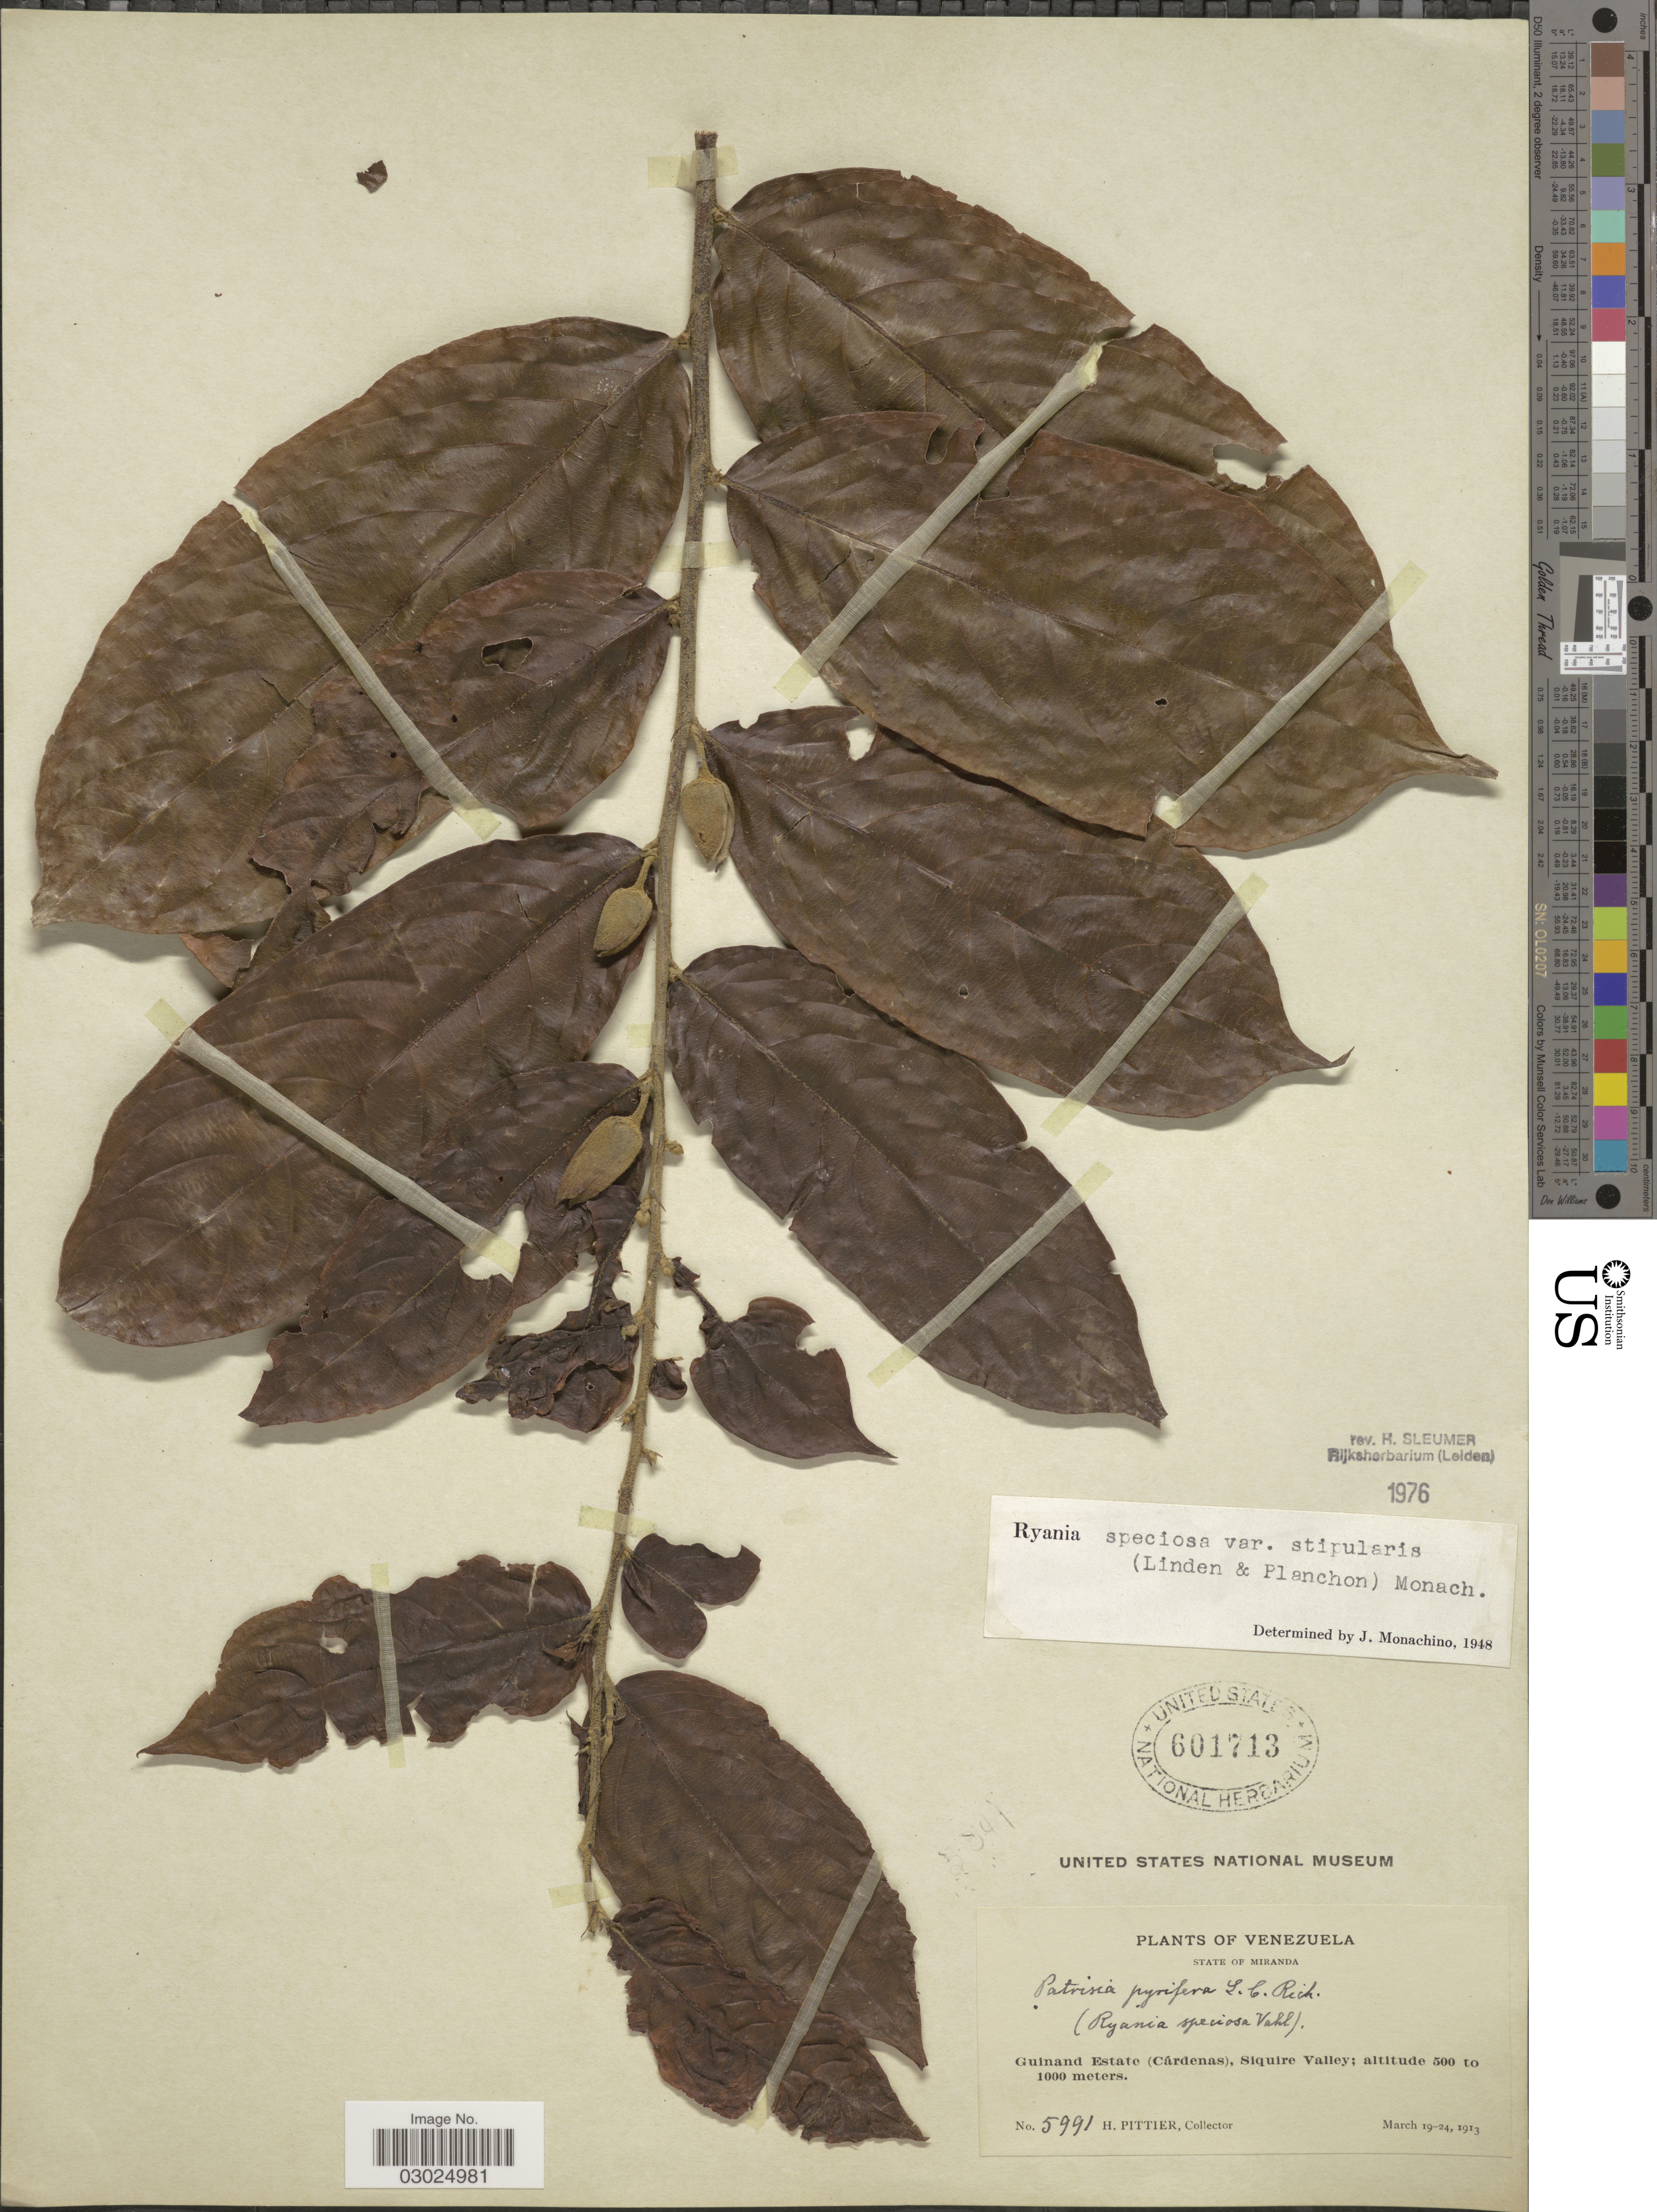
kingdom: Plantae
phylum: Tracheophyta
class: Magnoliopsida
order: Malpighiales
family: Salicaceae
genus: Ryania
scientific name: Ryania speciosa var. stipularis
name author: (Linden & Planch.) Monach.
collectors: H. F. Pittier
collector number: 5991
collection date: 1913-03-19/1913-03-24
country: Venezuela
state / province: Miranda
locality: State of Miranda. Guinand Estate (Cárdenas), Siquire Valley.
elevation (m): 500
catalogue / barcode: US 601713